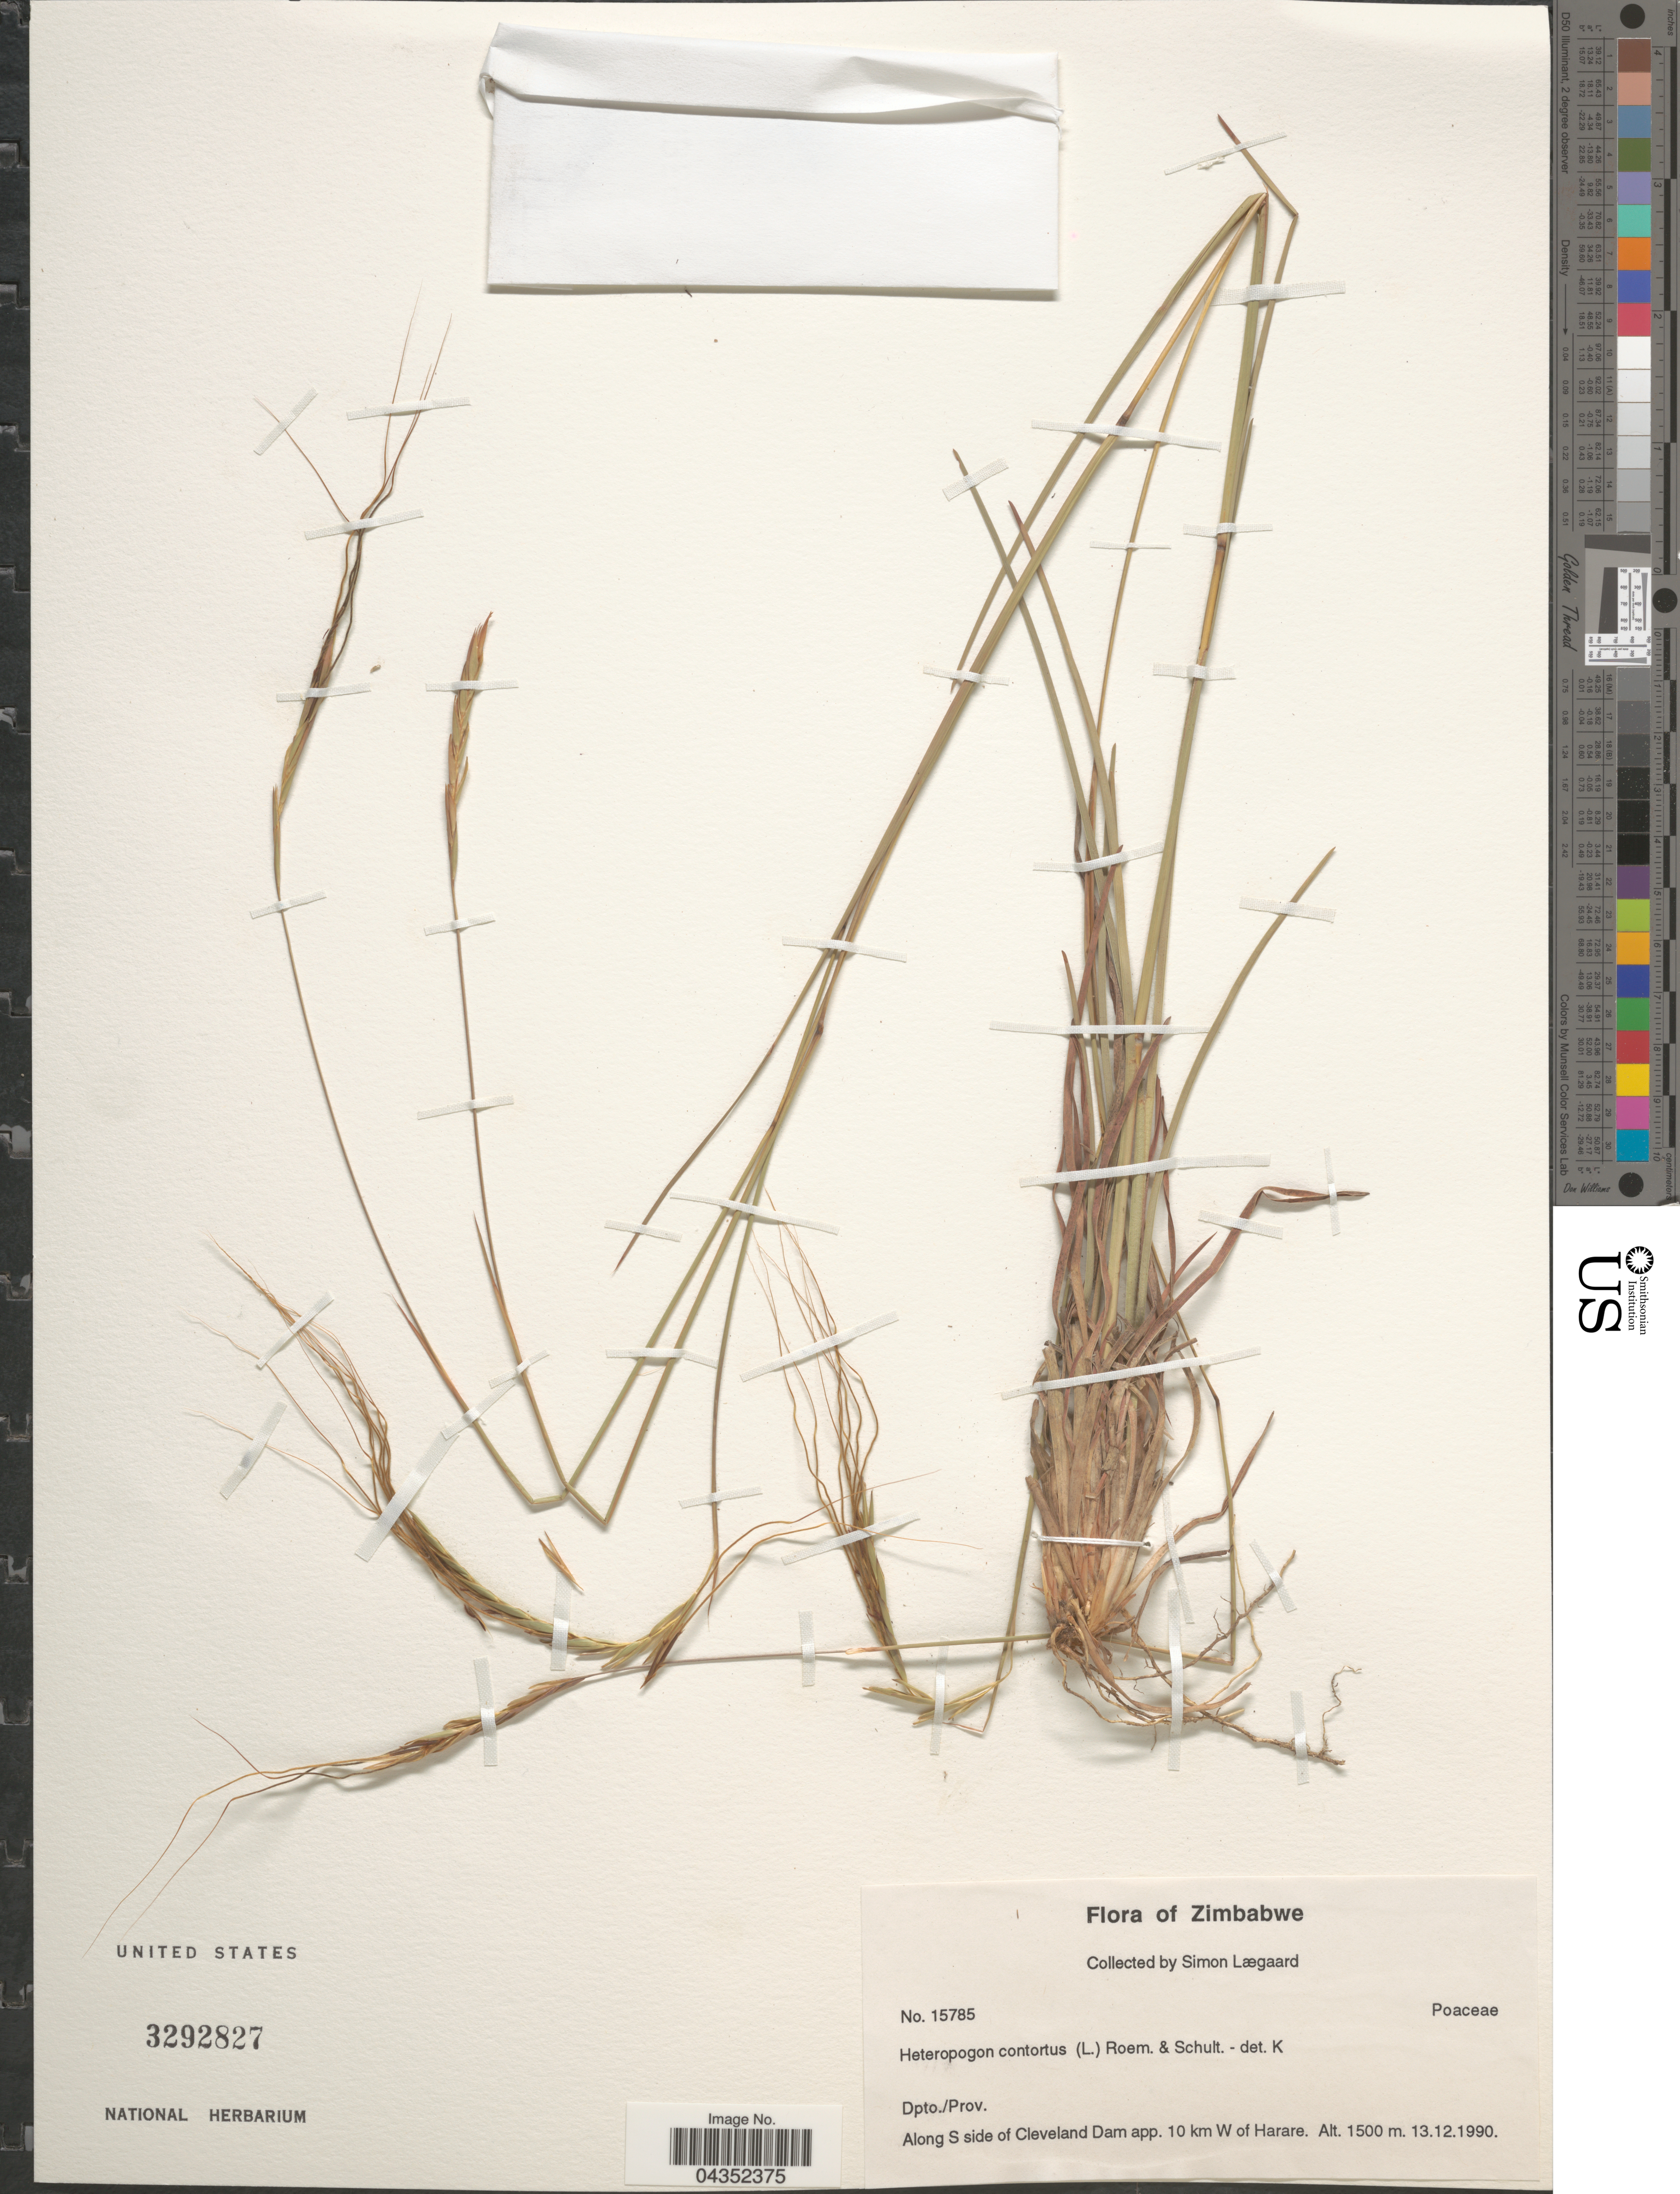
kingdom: Plantae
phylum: Tracheophyta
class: Liliopsida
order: Poales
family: Poaceae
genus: Heteropogon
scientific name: Heteropogon contortus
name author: (L.) P. Beauv. ex Roem. & Schult.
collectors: S. Lægaard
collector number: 15785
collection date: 1990-12-13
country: Zimbabwe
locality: Dpto./Prov. Along S side of Cleveland Dam app. 10 km W of Harare.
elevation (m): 1500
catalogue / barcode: US 3292827